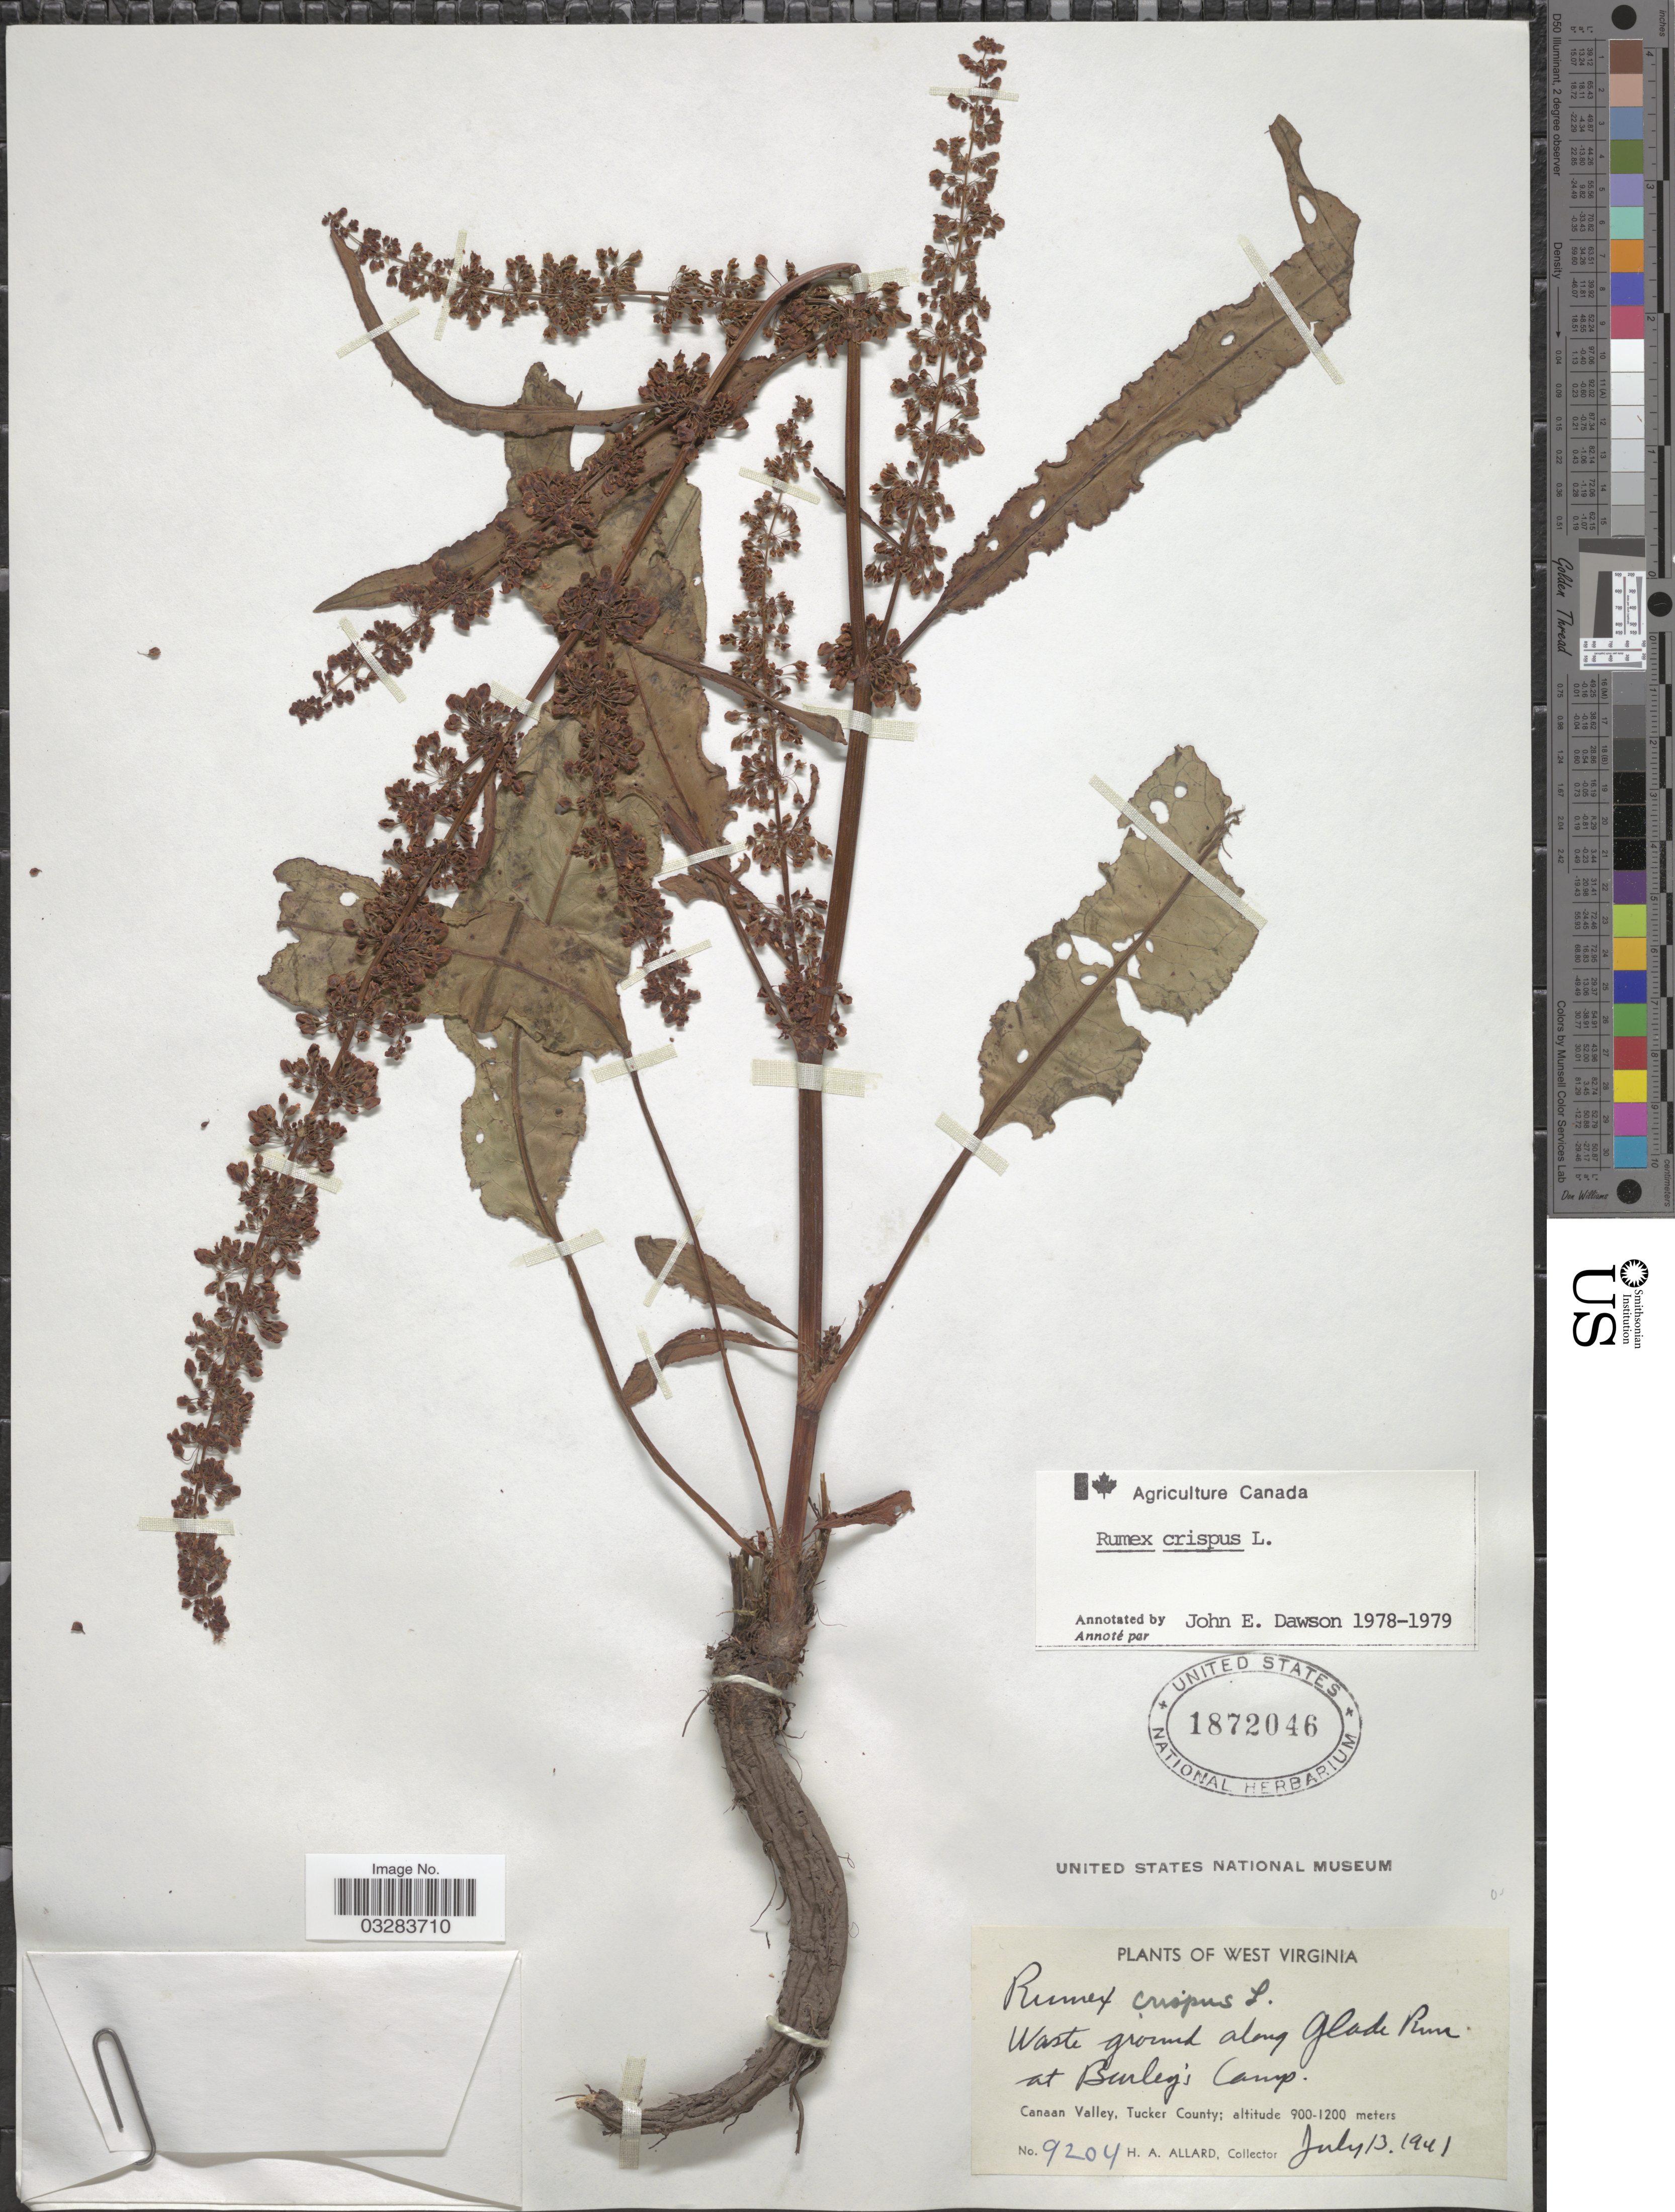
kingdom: Plantae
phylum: Tracheophyta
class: Magnoliopsida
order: Caryophyllales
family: Polygonaceae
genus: Rumex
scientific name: Rumex crispus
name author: L.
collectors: H. A. Allard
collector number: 9204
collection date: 1941-07-13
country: United States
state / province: West Virginia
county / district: Tucker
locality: Waste ground along Glade Run at Burley's Camp, Canaan Valley, Tucker County.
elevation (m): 900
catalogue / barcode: US 1872046